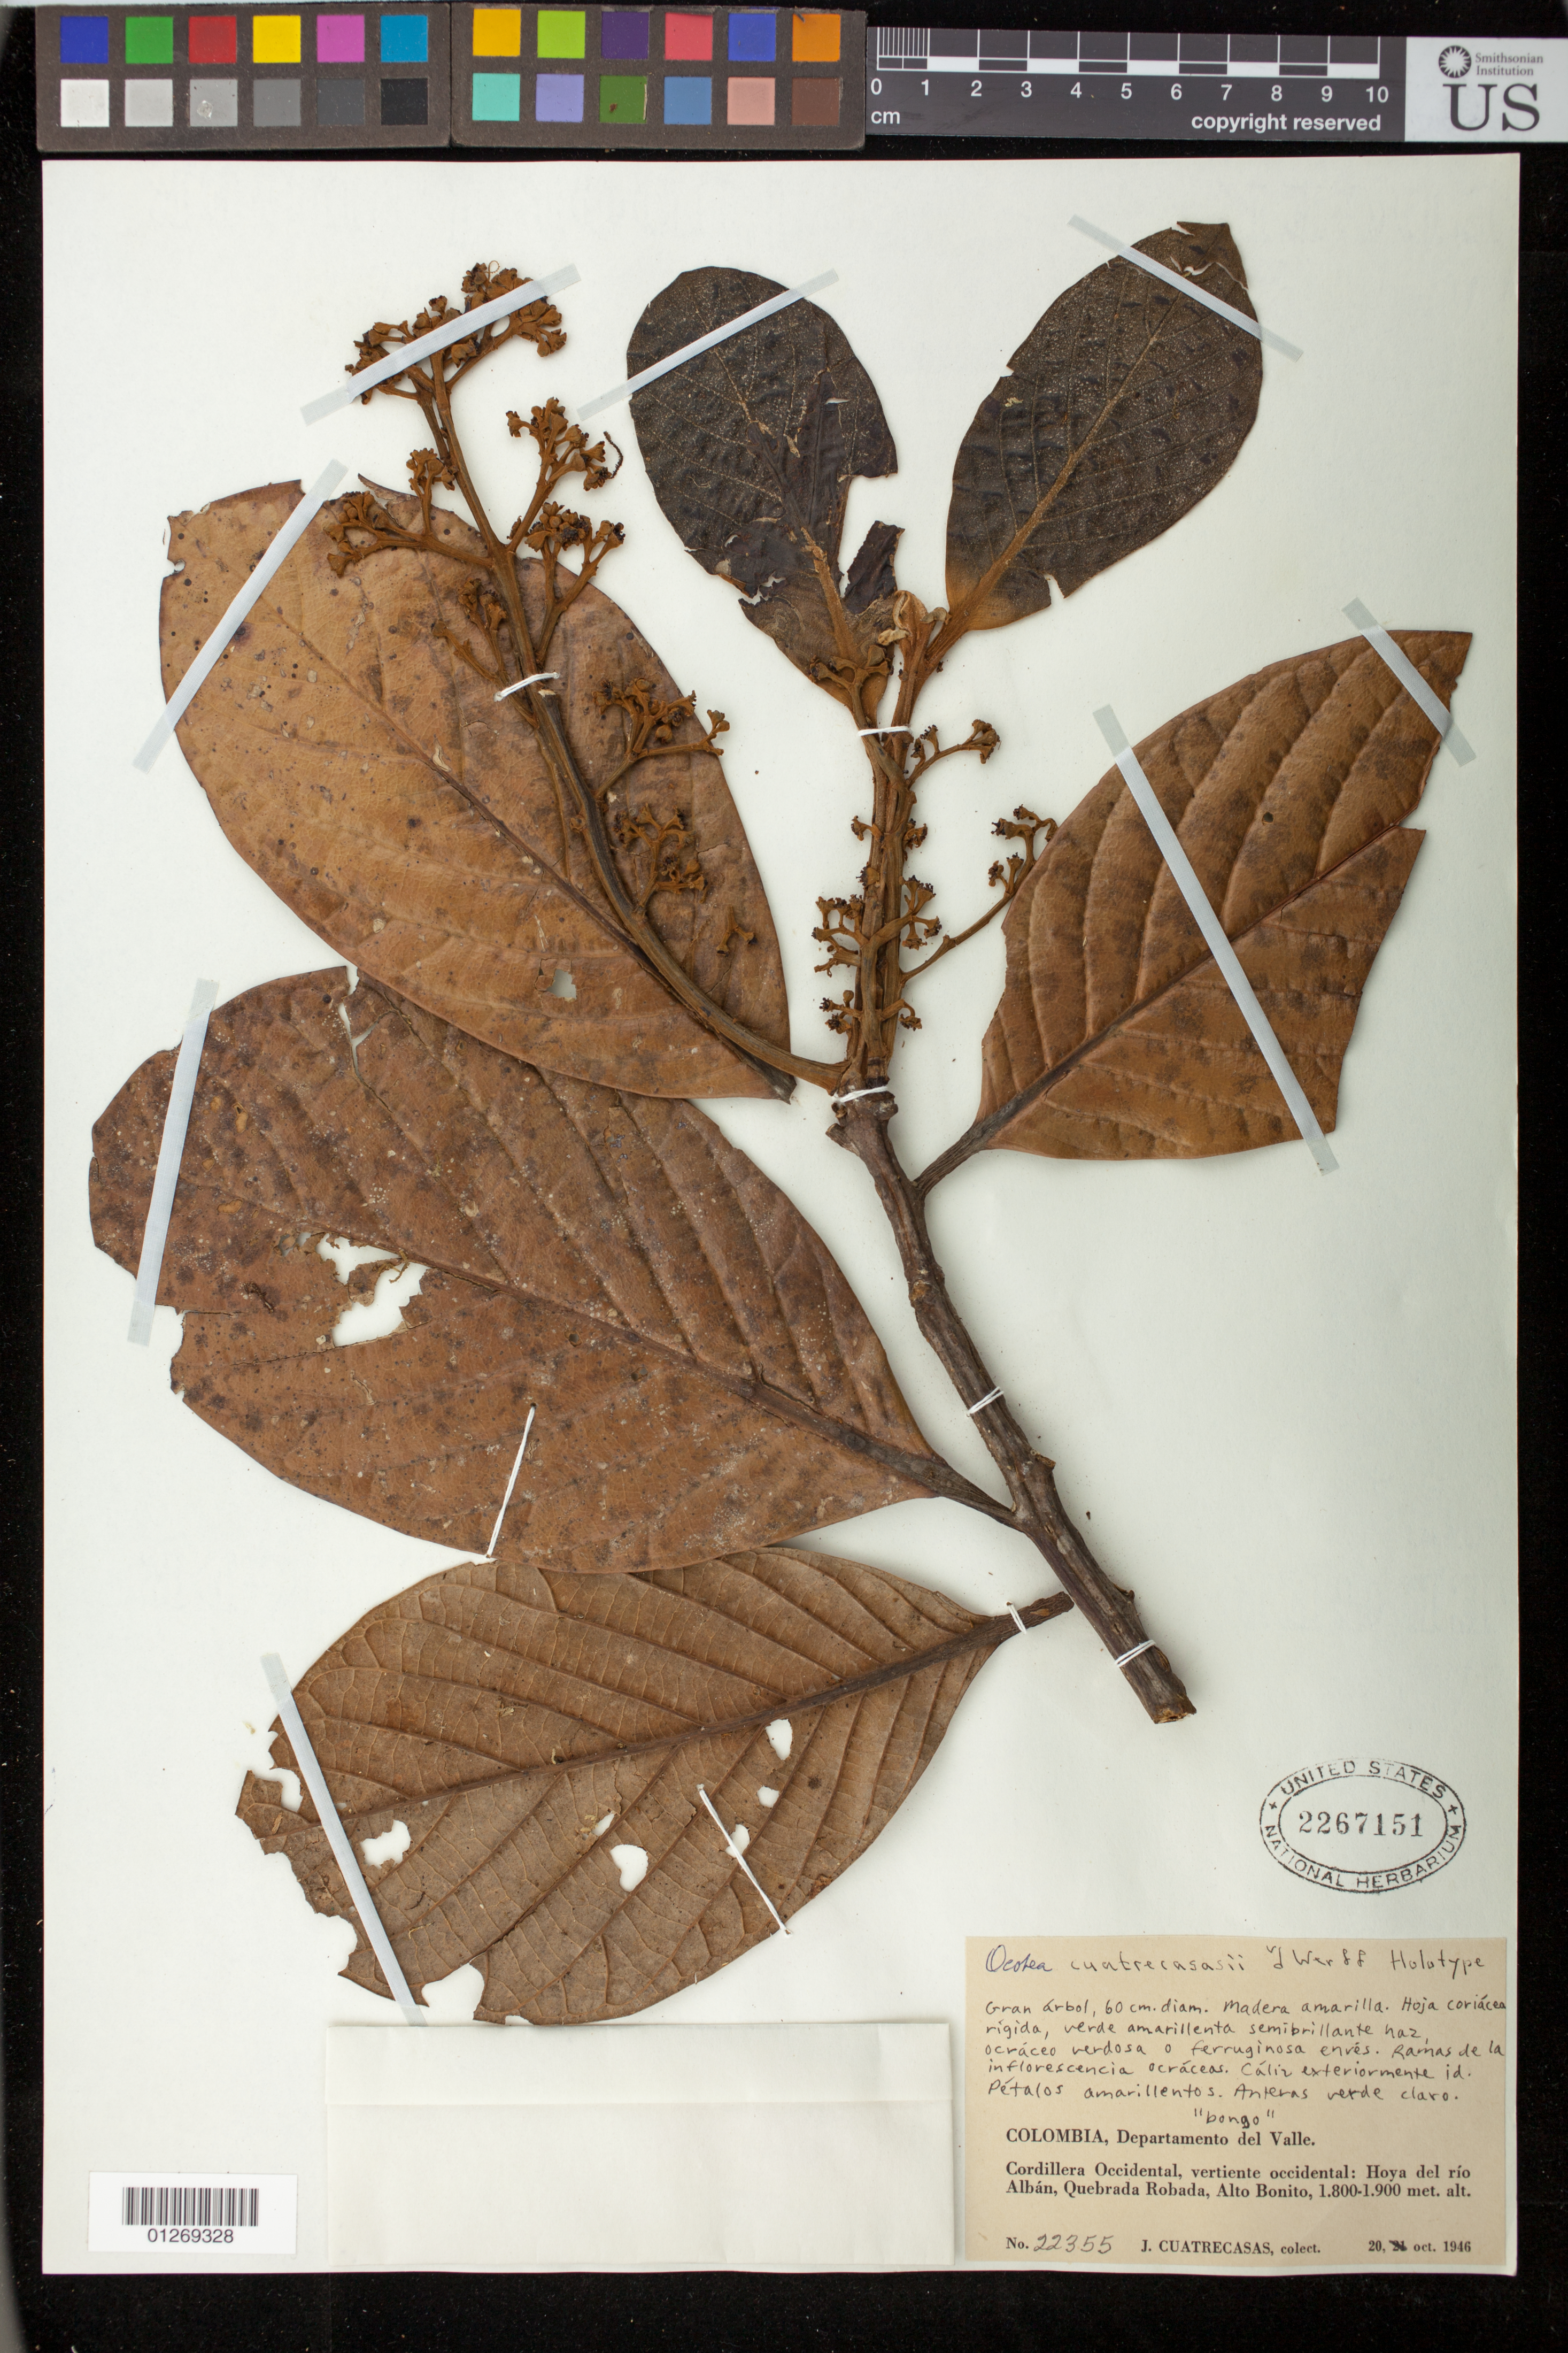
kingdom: Plantae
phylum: Tracheophyta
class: Magnoliopsida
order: Laurales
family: Lauraceae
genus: Ocotea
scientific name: Ocotea cuatrecasasii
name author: van der Werff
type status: Holotype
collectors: J. Cuatrecasas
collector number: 22355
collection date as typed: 20 Oct 1946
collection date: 1946-10-20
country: Colombia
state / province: Valle del Cauca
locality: Departamento del Valle. Cordillera Occidental, vertiente occidental: Hoya del río Albán, Quebrada Robada, Alto Bonito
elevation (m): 1800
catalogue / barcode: US 2267151